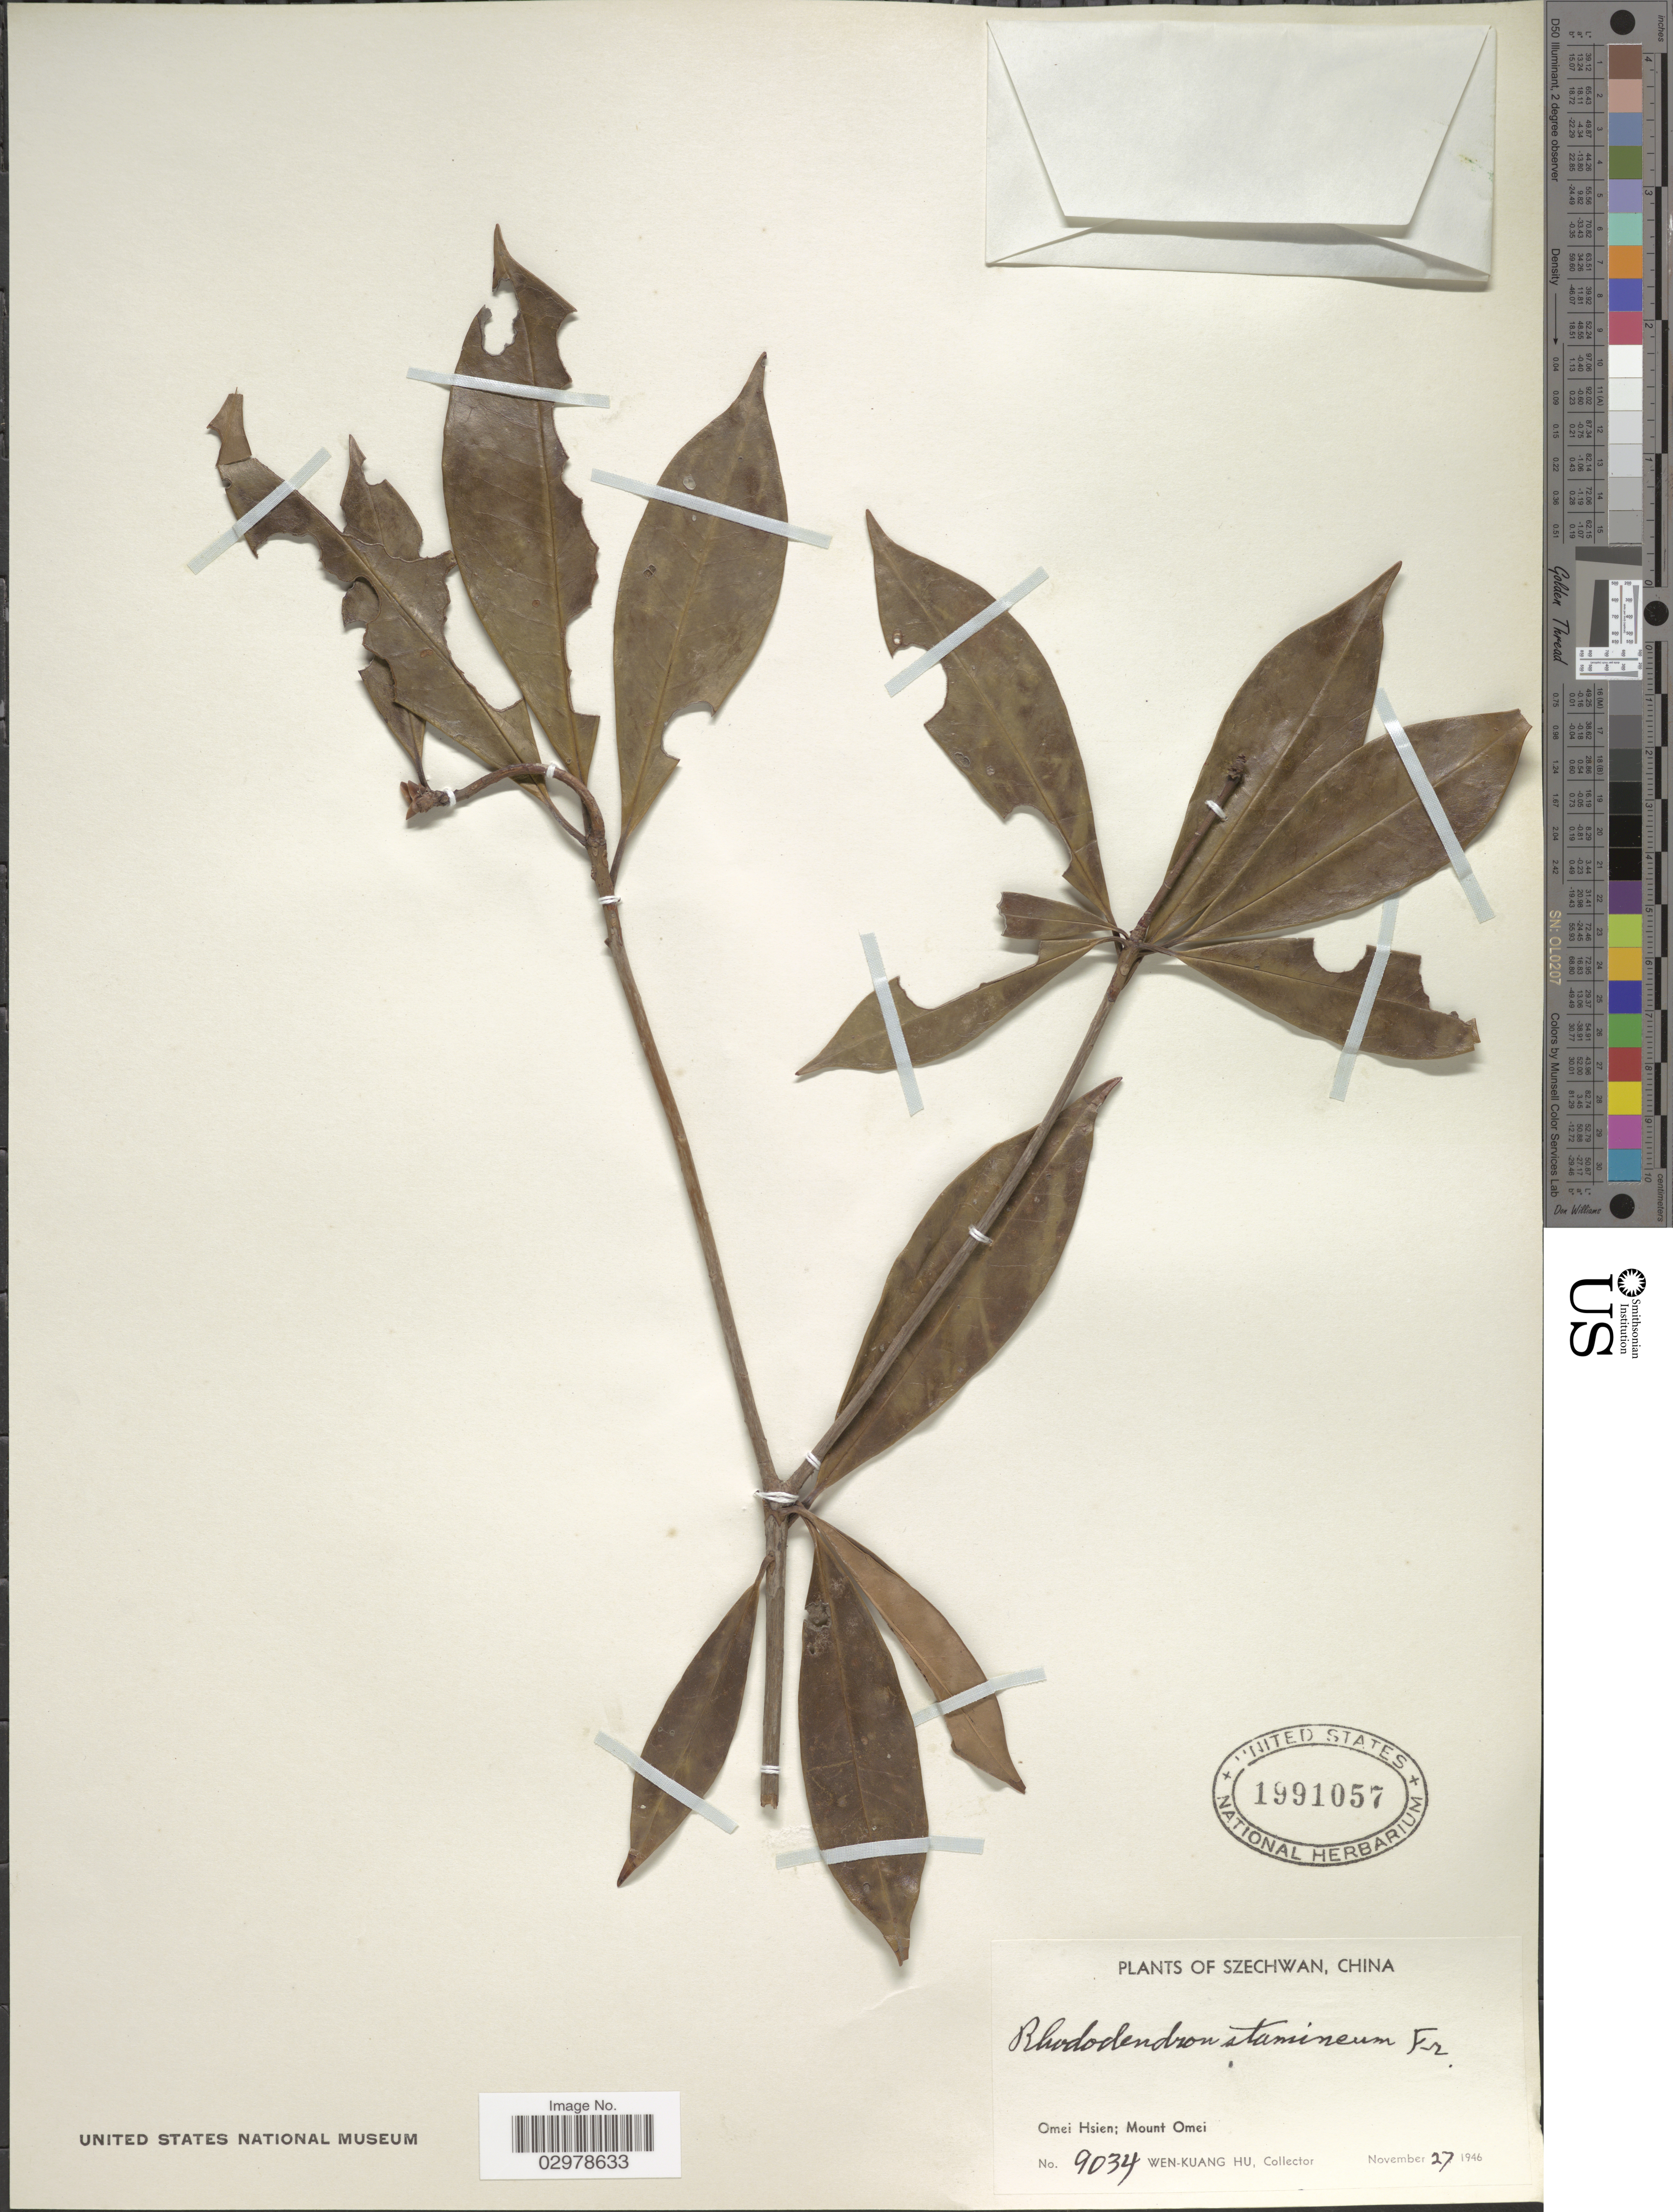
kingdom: Plantae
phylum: Tracheophyta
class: Magnoliopsida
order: Ericales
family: Ericaceae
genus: Rhododendron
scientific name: Rhododendron stamineum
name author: Franch.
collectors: W. K. Hu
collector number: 9034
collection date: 1946-11-27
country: China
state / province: Sichuan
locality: Szechwan. Omei Hsien; Mount Omei.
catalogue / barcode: US 1991057